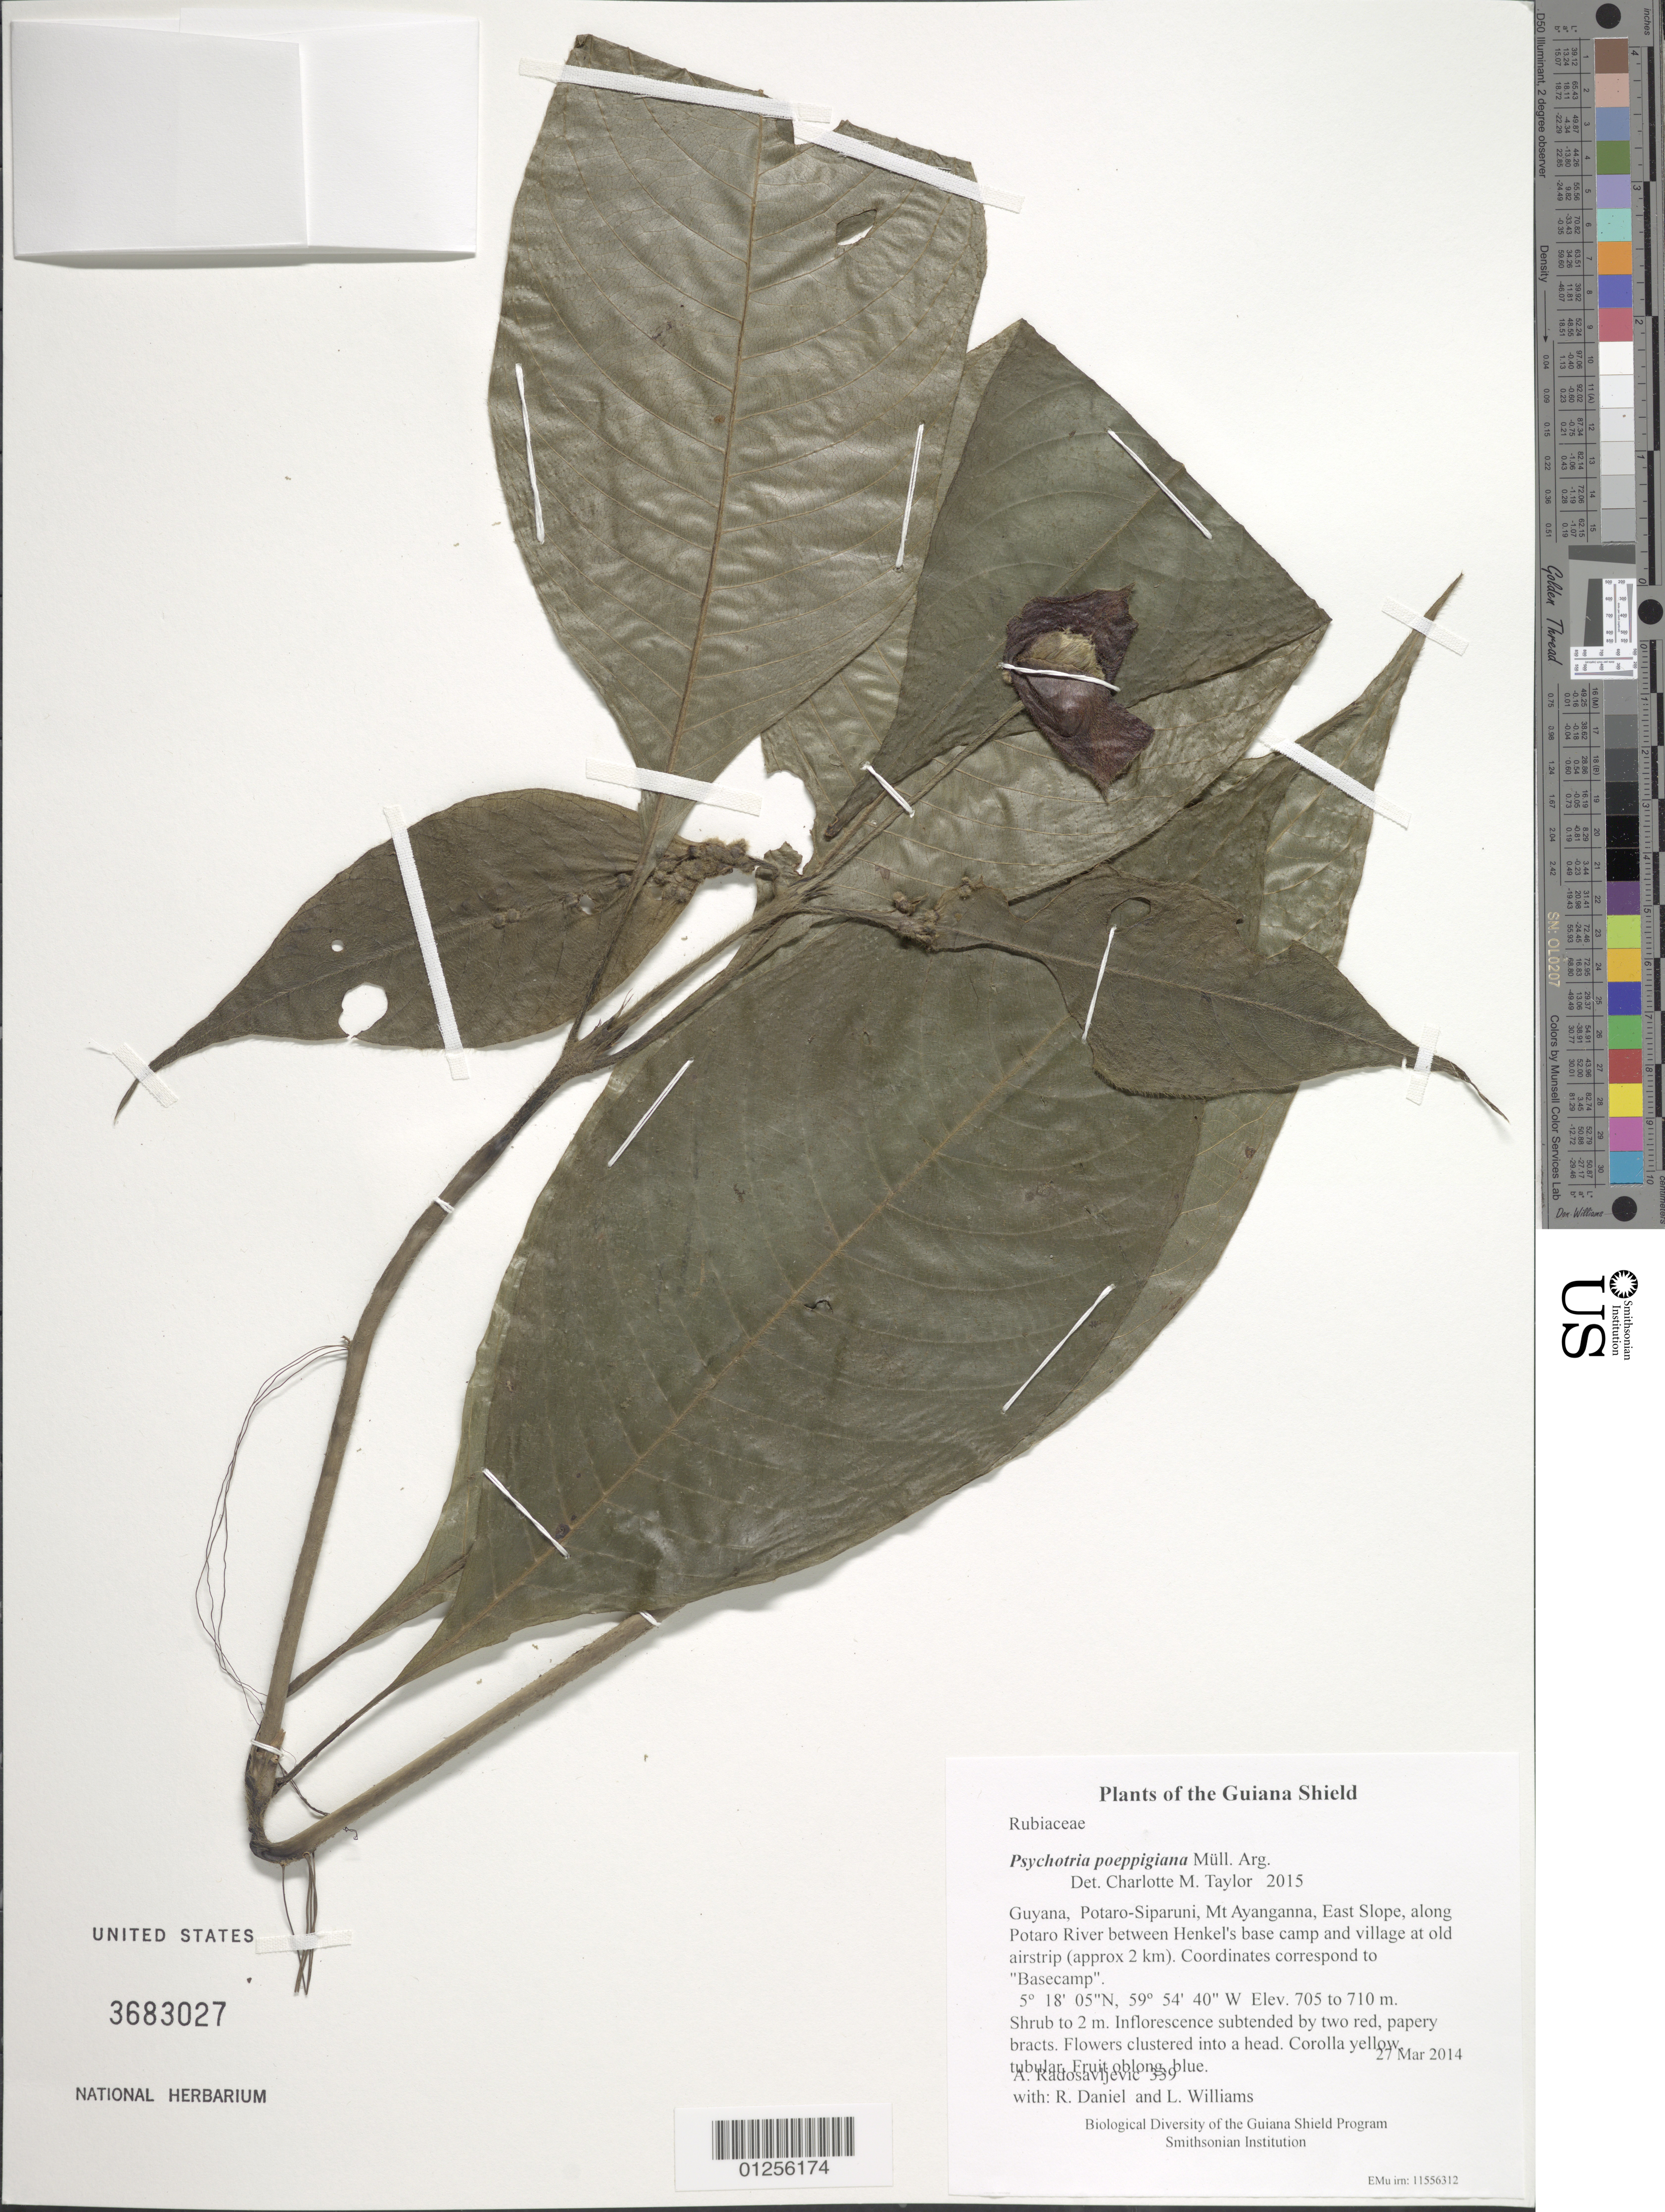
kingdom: Plantae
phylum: Tracheophyta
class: Magnoliopsida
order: Gentianales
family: Rubiaceae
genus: Palicourea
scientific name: Palicourea tomentosa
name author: (Aubl.) Borhidi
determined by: Kirkbride, J. H., Jr.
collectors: A. Radosavljevic, R. Daniel & L. Williams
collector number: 339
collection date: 2014-03-27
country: Guyana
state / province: Potaro-Siparuni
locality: Mt Ayanganna, East Slope, along Potaro River between Henkel's base camp and village at old airstrip (approx 2 km). Coordinates correspond to "Basecamp".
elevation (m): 705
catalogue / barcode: US 3683027